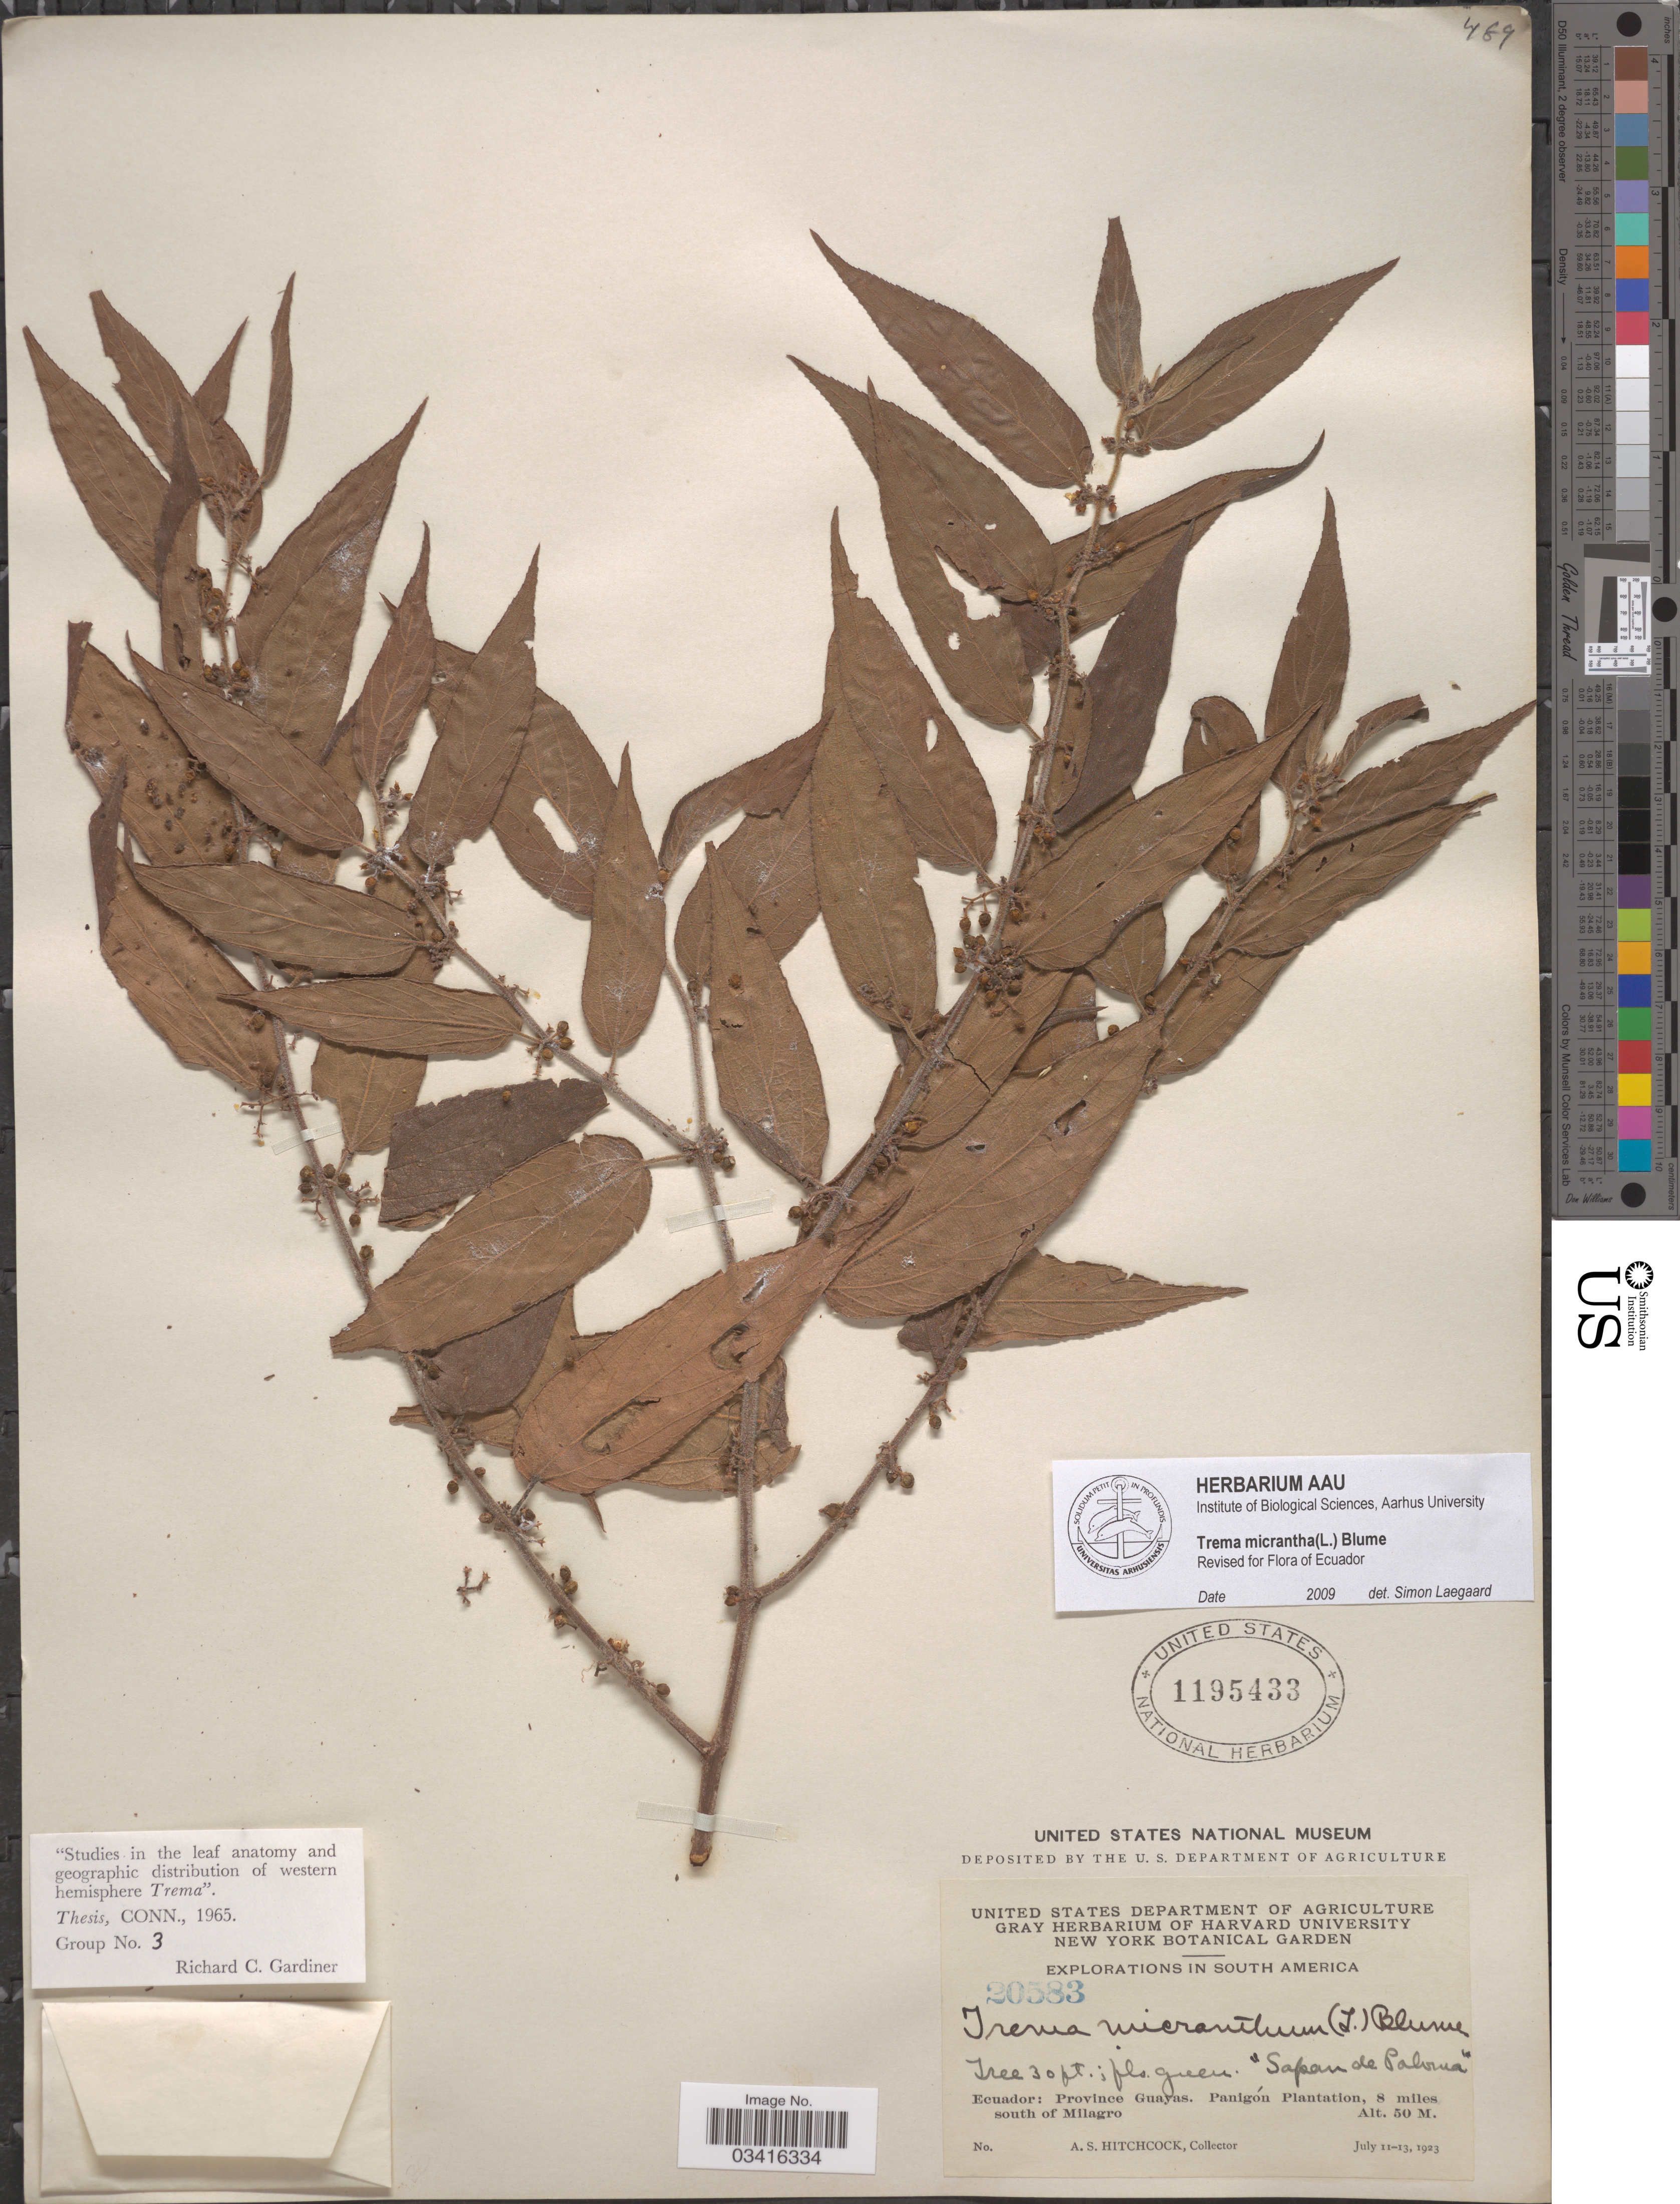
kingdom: Plantae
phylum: Tracheophyta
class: Magnoliopsida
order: Rosales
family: Cannabaceae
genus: Trema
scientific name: Trema micranthum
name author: (L.) Blume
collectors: A. S. Hitchcock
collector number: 20583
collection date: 1923-07-11/1923-07-13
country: Ecuador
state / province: Guayas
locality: Panigón Plantation, 8 miles south of Milagro.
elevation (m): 50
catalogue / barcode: US 1195433